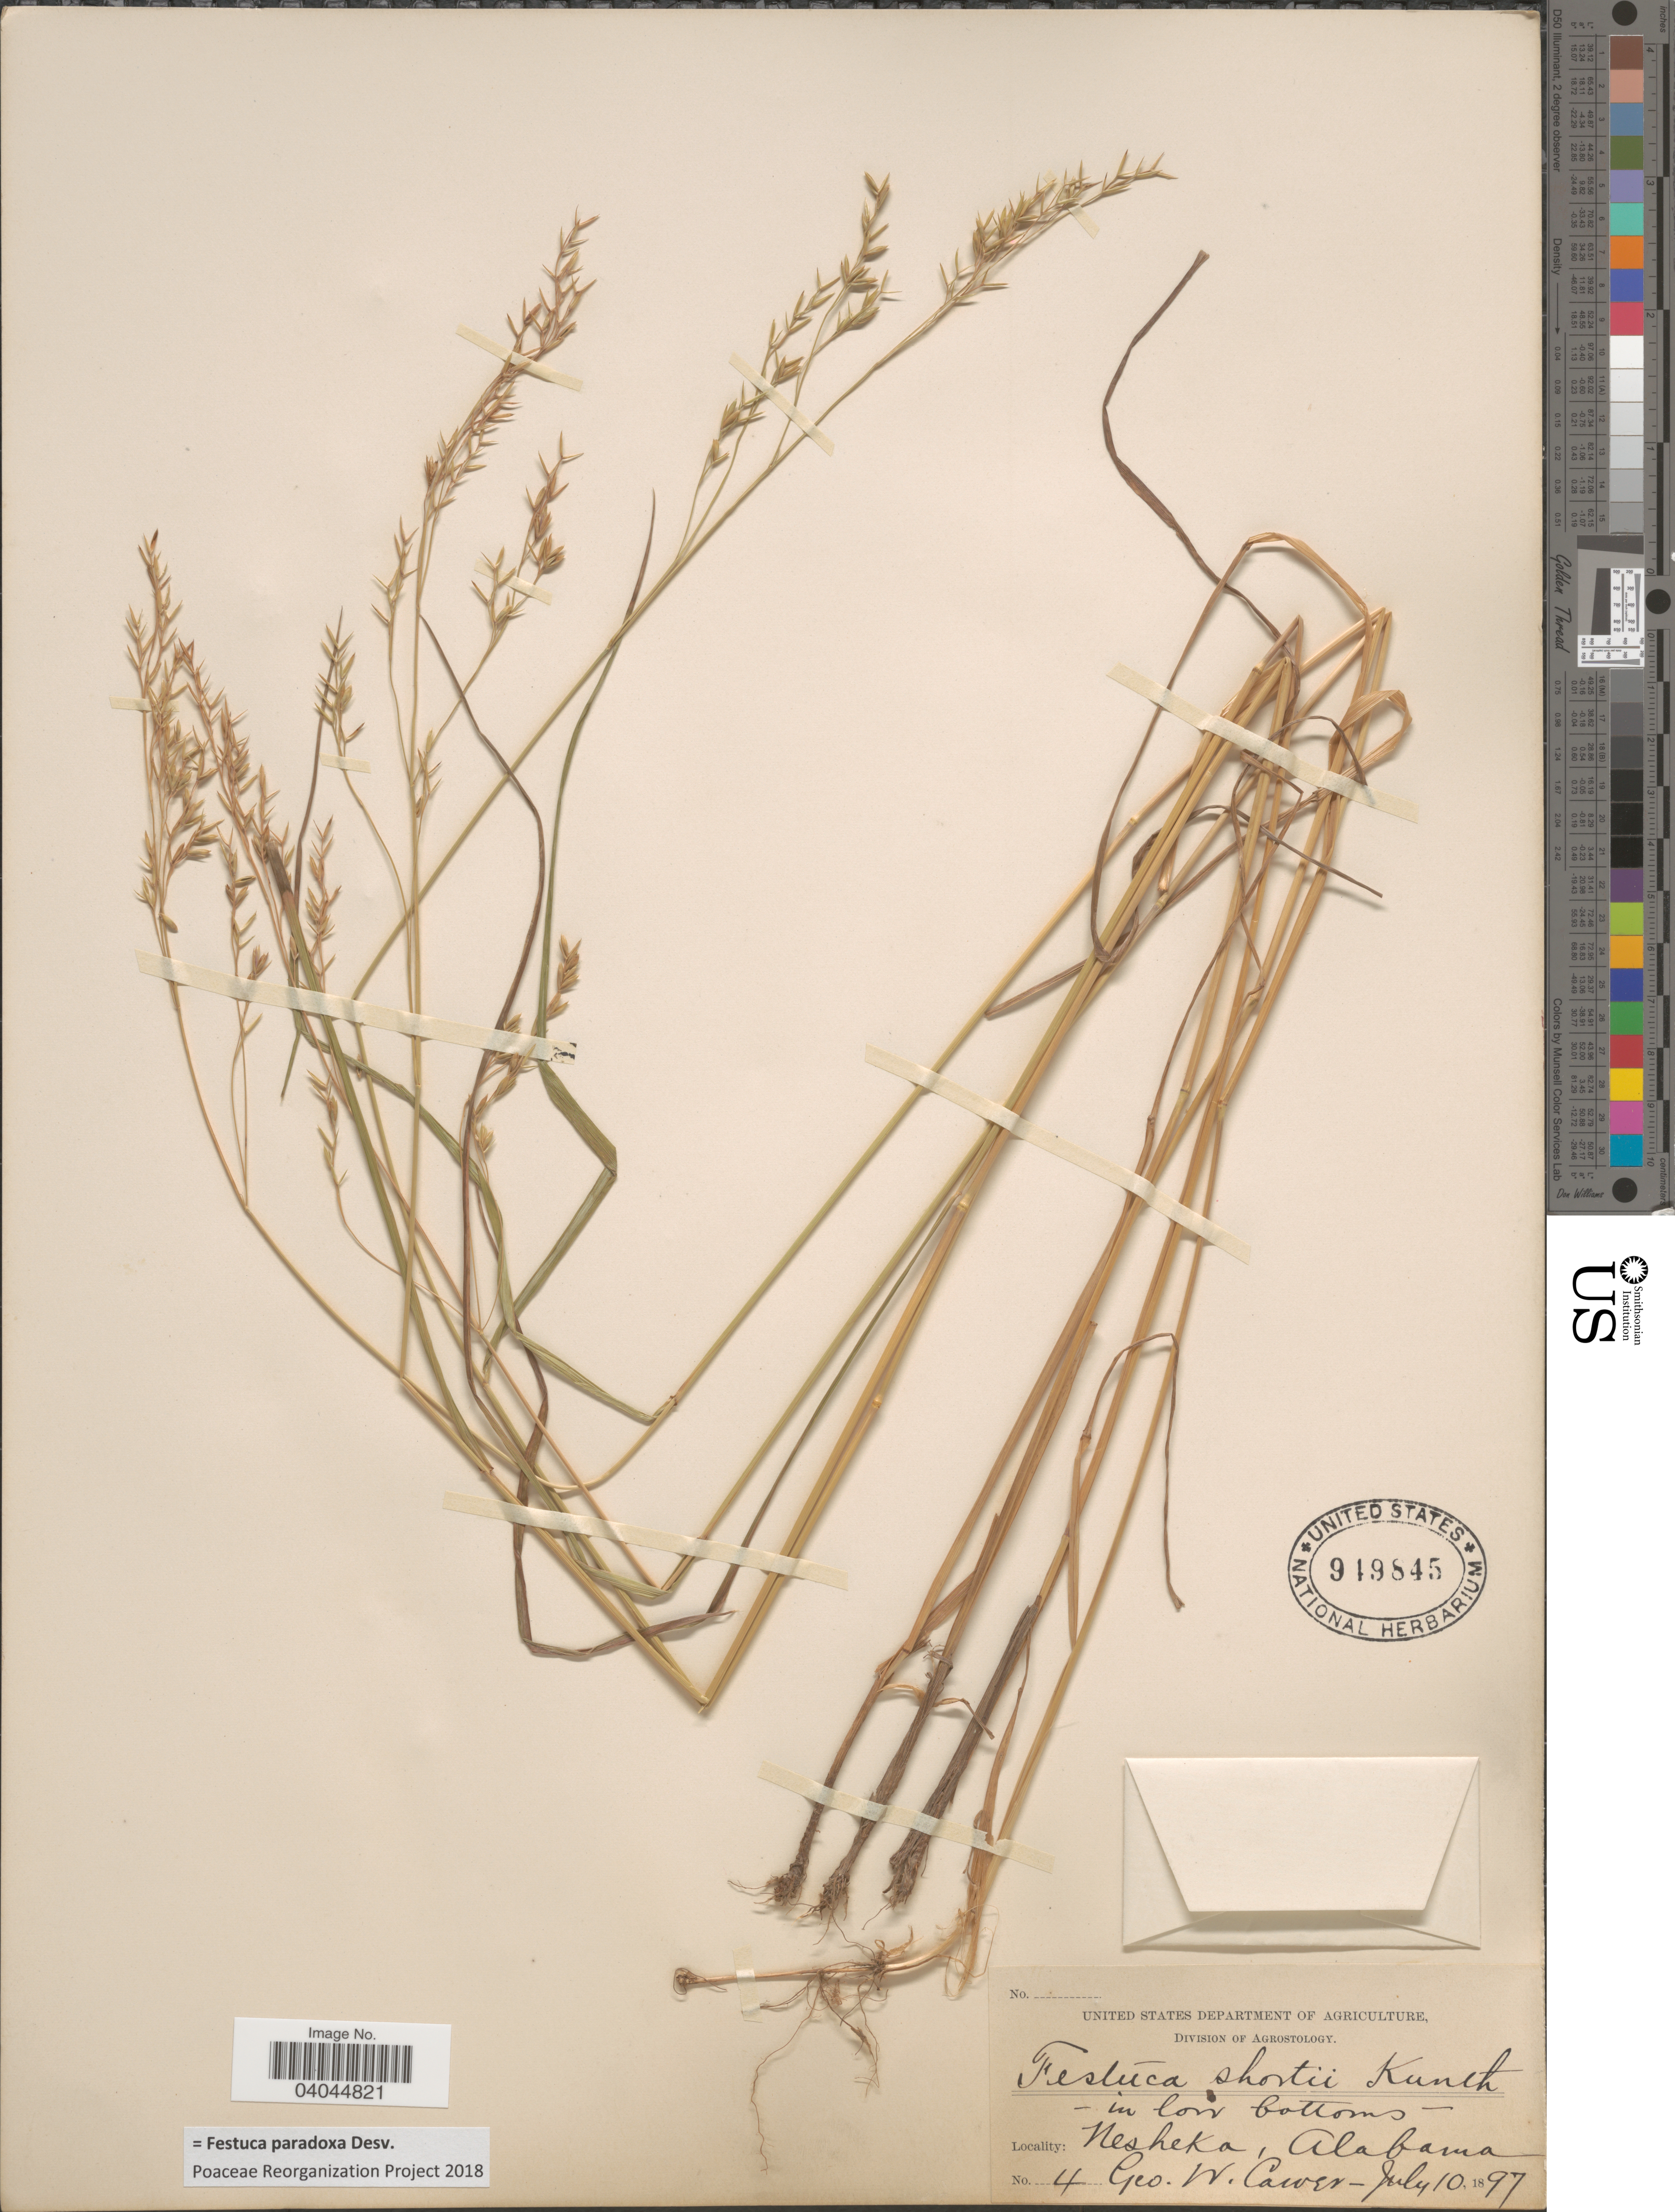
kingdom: Plantae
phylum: Tracheophyta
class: Liliopsida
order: Poales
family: Poaceae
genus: Festuca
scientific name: Festuca paradoxa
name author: Desv.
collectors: G. Carver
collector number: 4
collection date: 1897-07-10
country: United States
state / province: Alabama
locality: Nesheka.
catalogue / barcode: US 949845